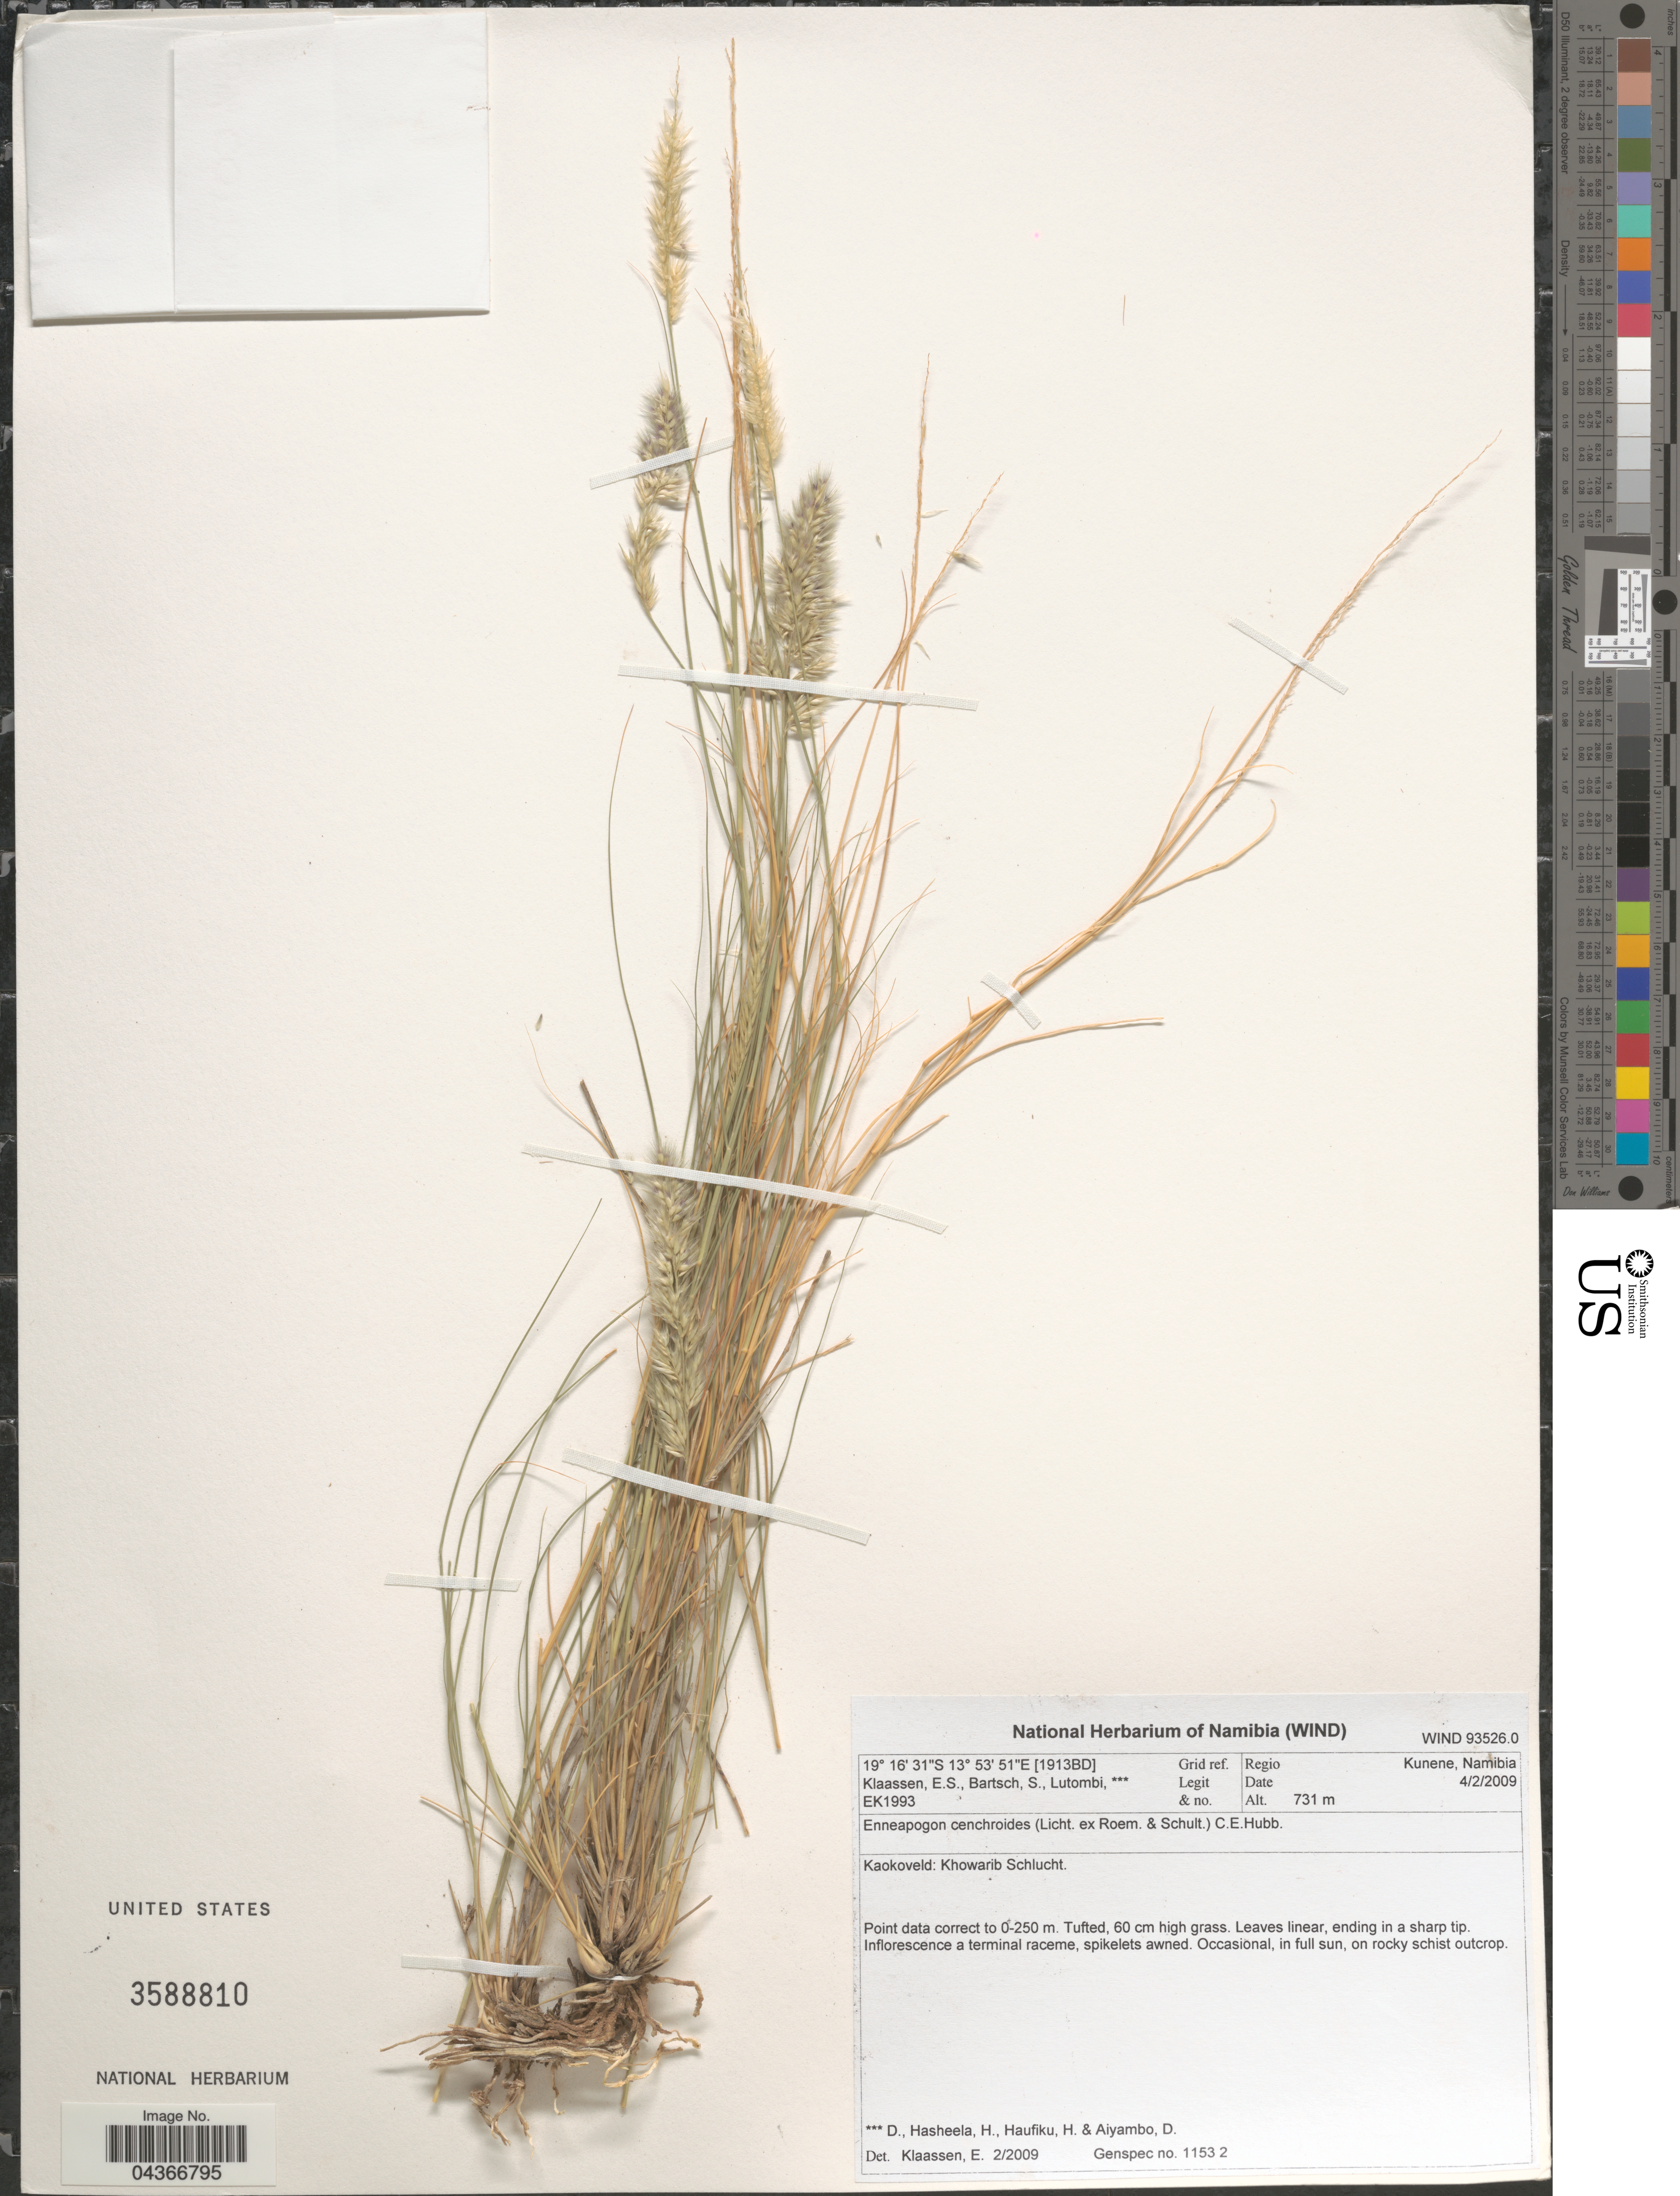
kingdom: Plantae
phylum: Tracheophyta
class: Liliopsida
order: Poales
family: Poaceae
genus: Enneapogon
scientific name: Enneapogon cenchroides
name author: (Licht. ex Roem. & Schult.) C.E. Hubb.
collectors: E. S. Klaassen, S. Bartsch, D. Lutombi, H. Hasheela & et al.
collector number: EK1993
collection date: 2009-02-04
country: Namibia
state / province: Kunene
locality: Grid ref. [1913BS]. Regio Kunene. Kaokoveld: Khowarib Schlucht.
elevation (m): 731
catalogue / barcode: US 3588810